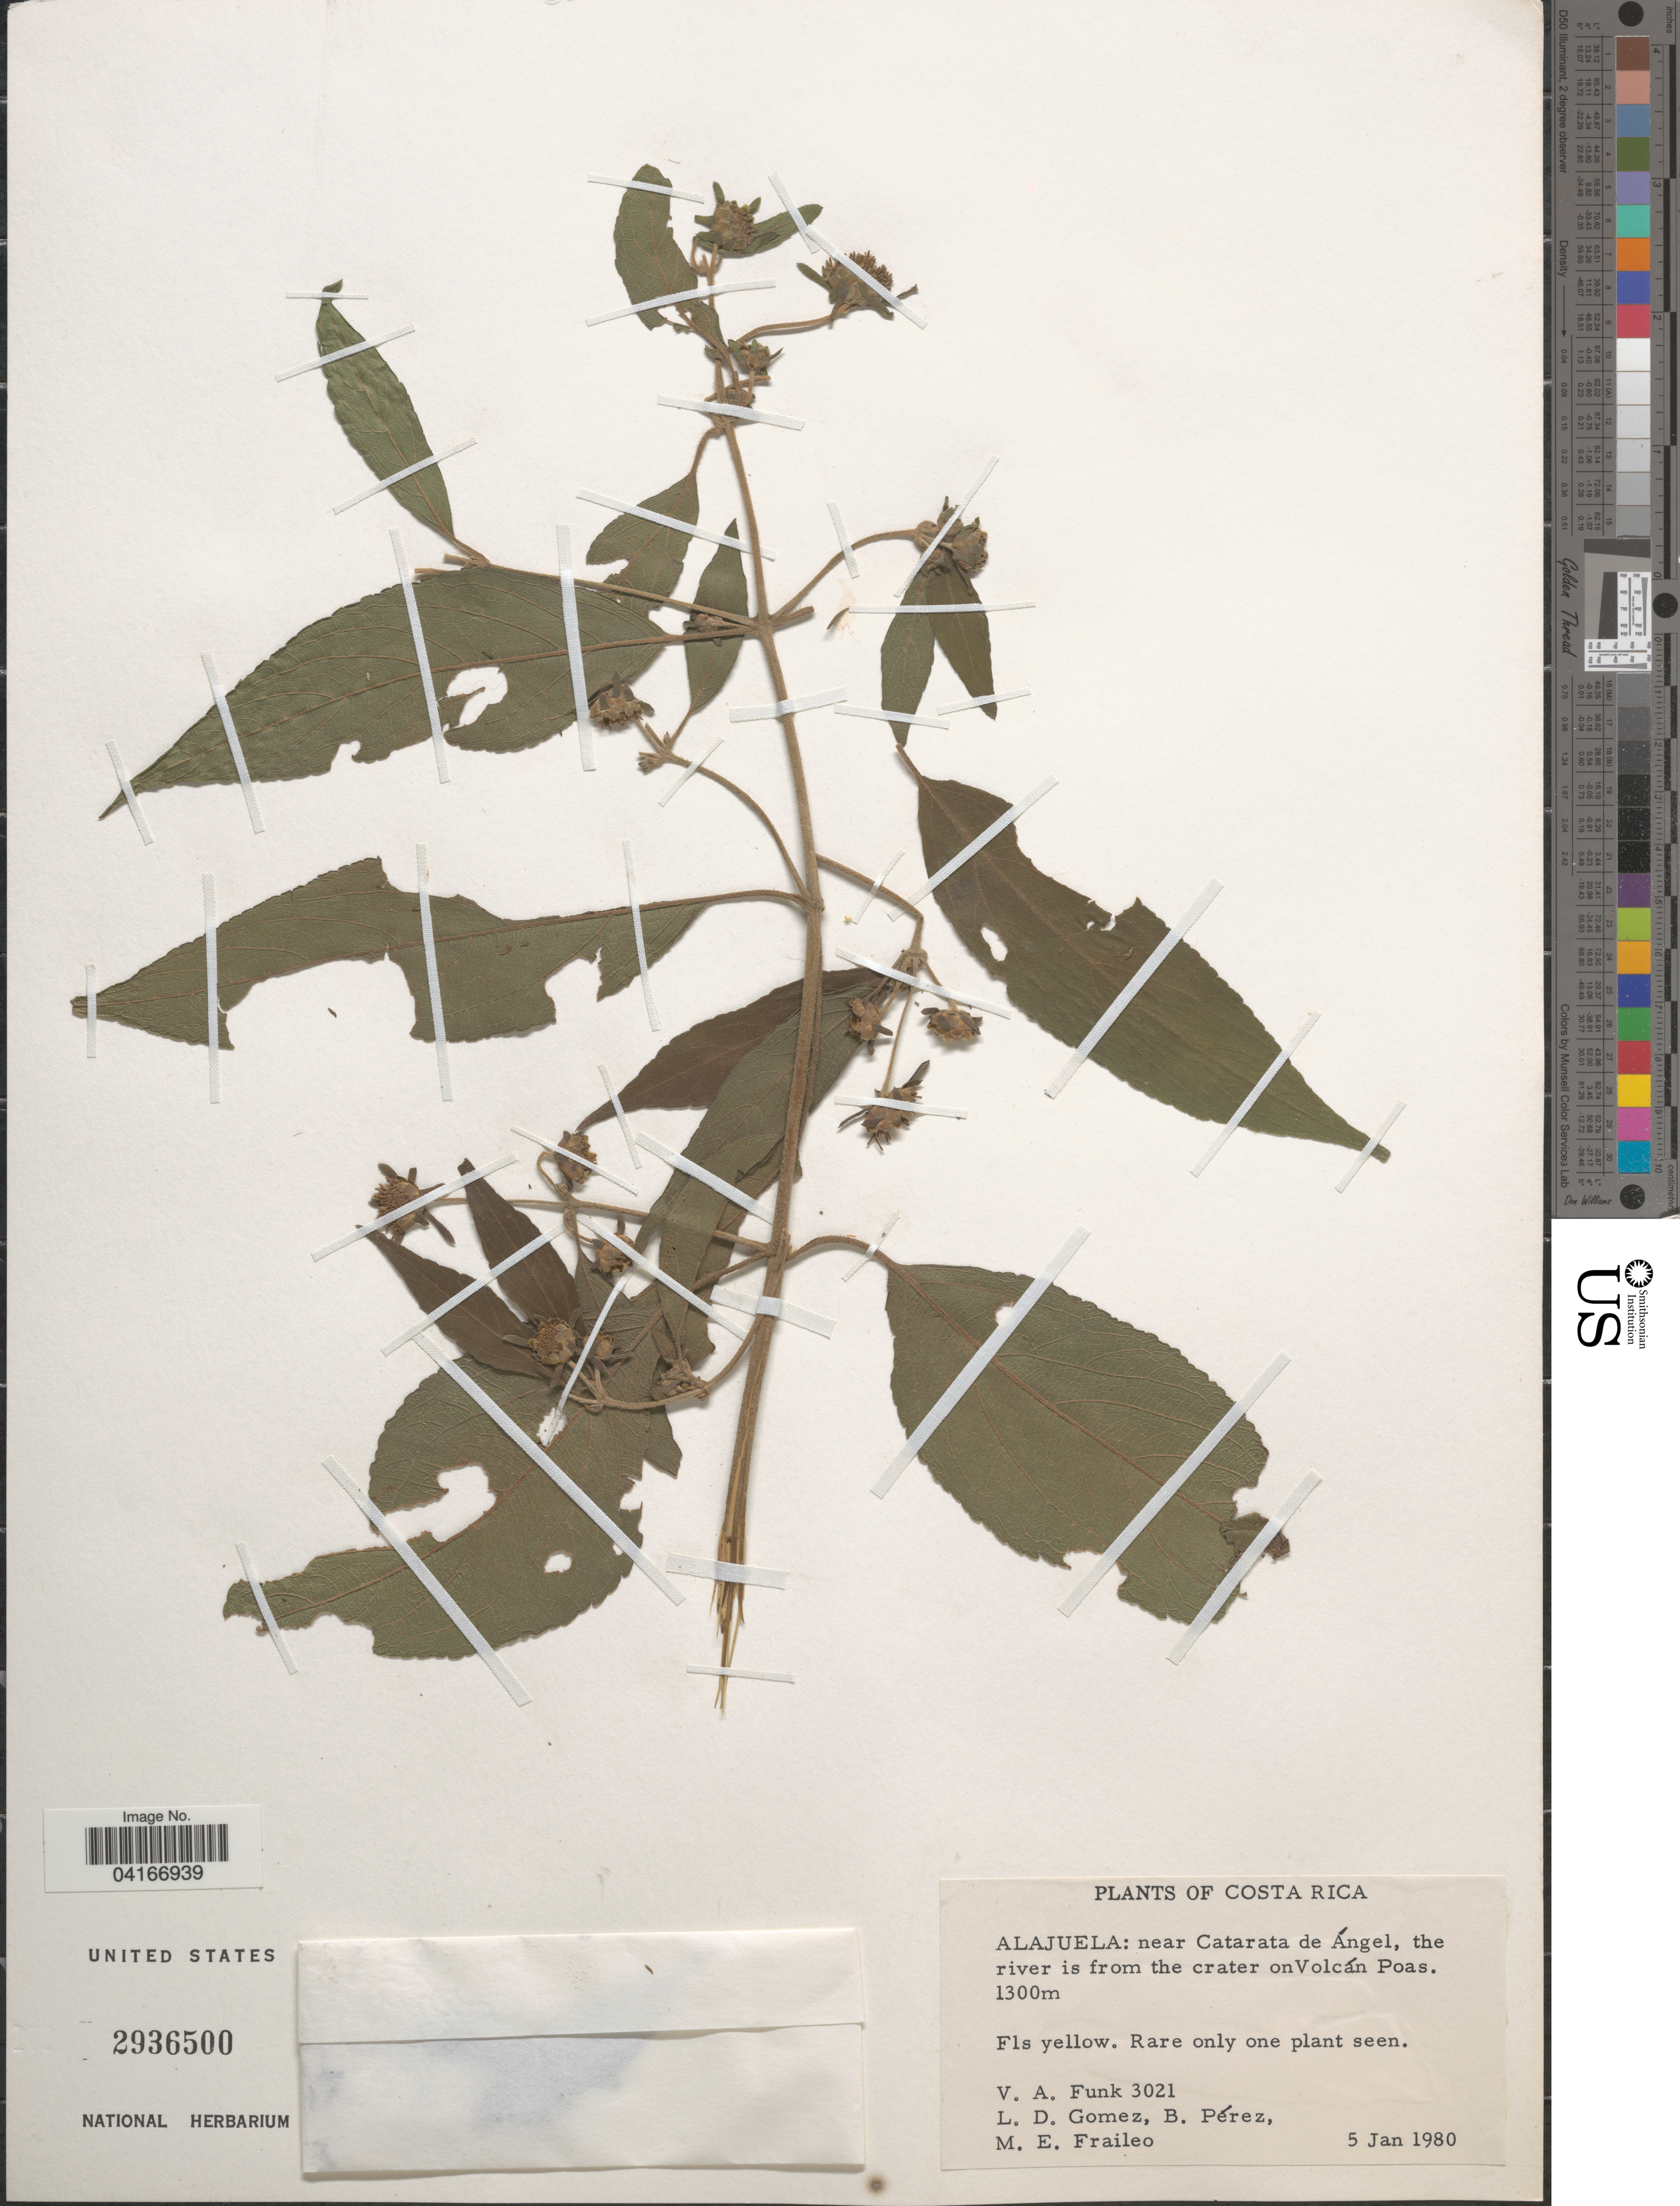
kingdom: Plantae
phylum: Tracheophyta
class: Magnoliopsida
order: Asterales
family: Asteraceae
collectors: V. Funk, L. D. Gómez, B. Pérez & M. Fraileo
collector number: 3021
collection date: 1980-01-05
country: Costa Rica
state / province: Alajuela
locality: Near Catarata de Ángel, the river is from the crater on Volcán Poas.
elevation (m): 1300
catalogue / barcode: US 2936500